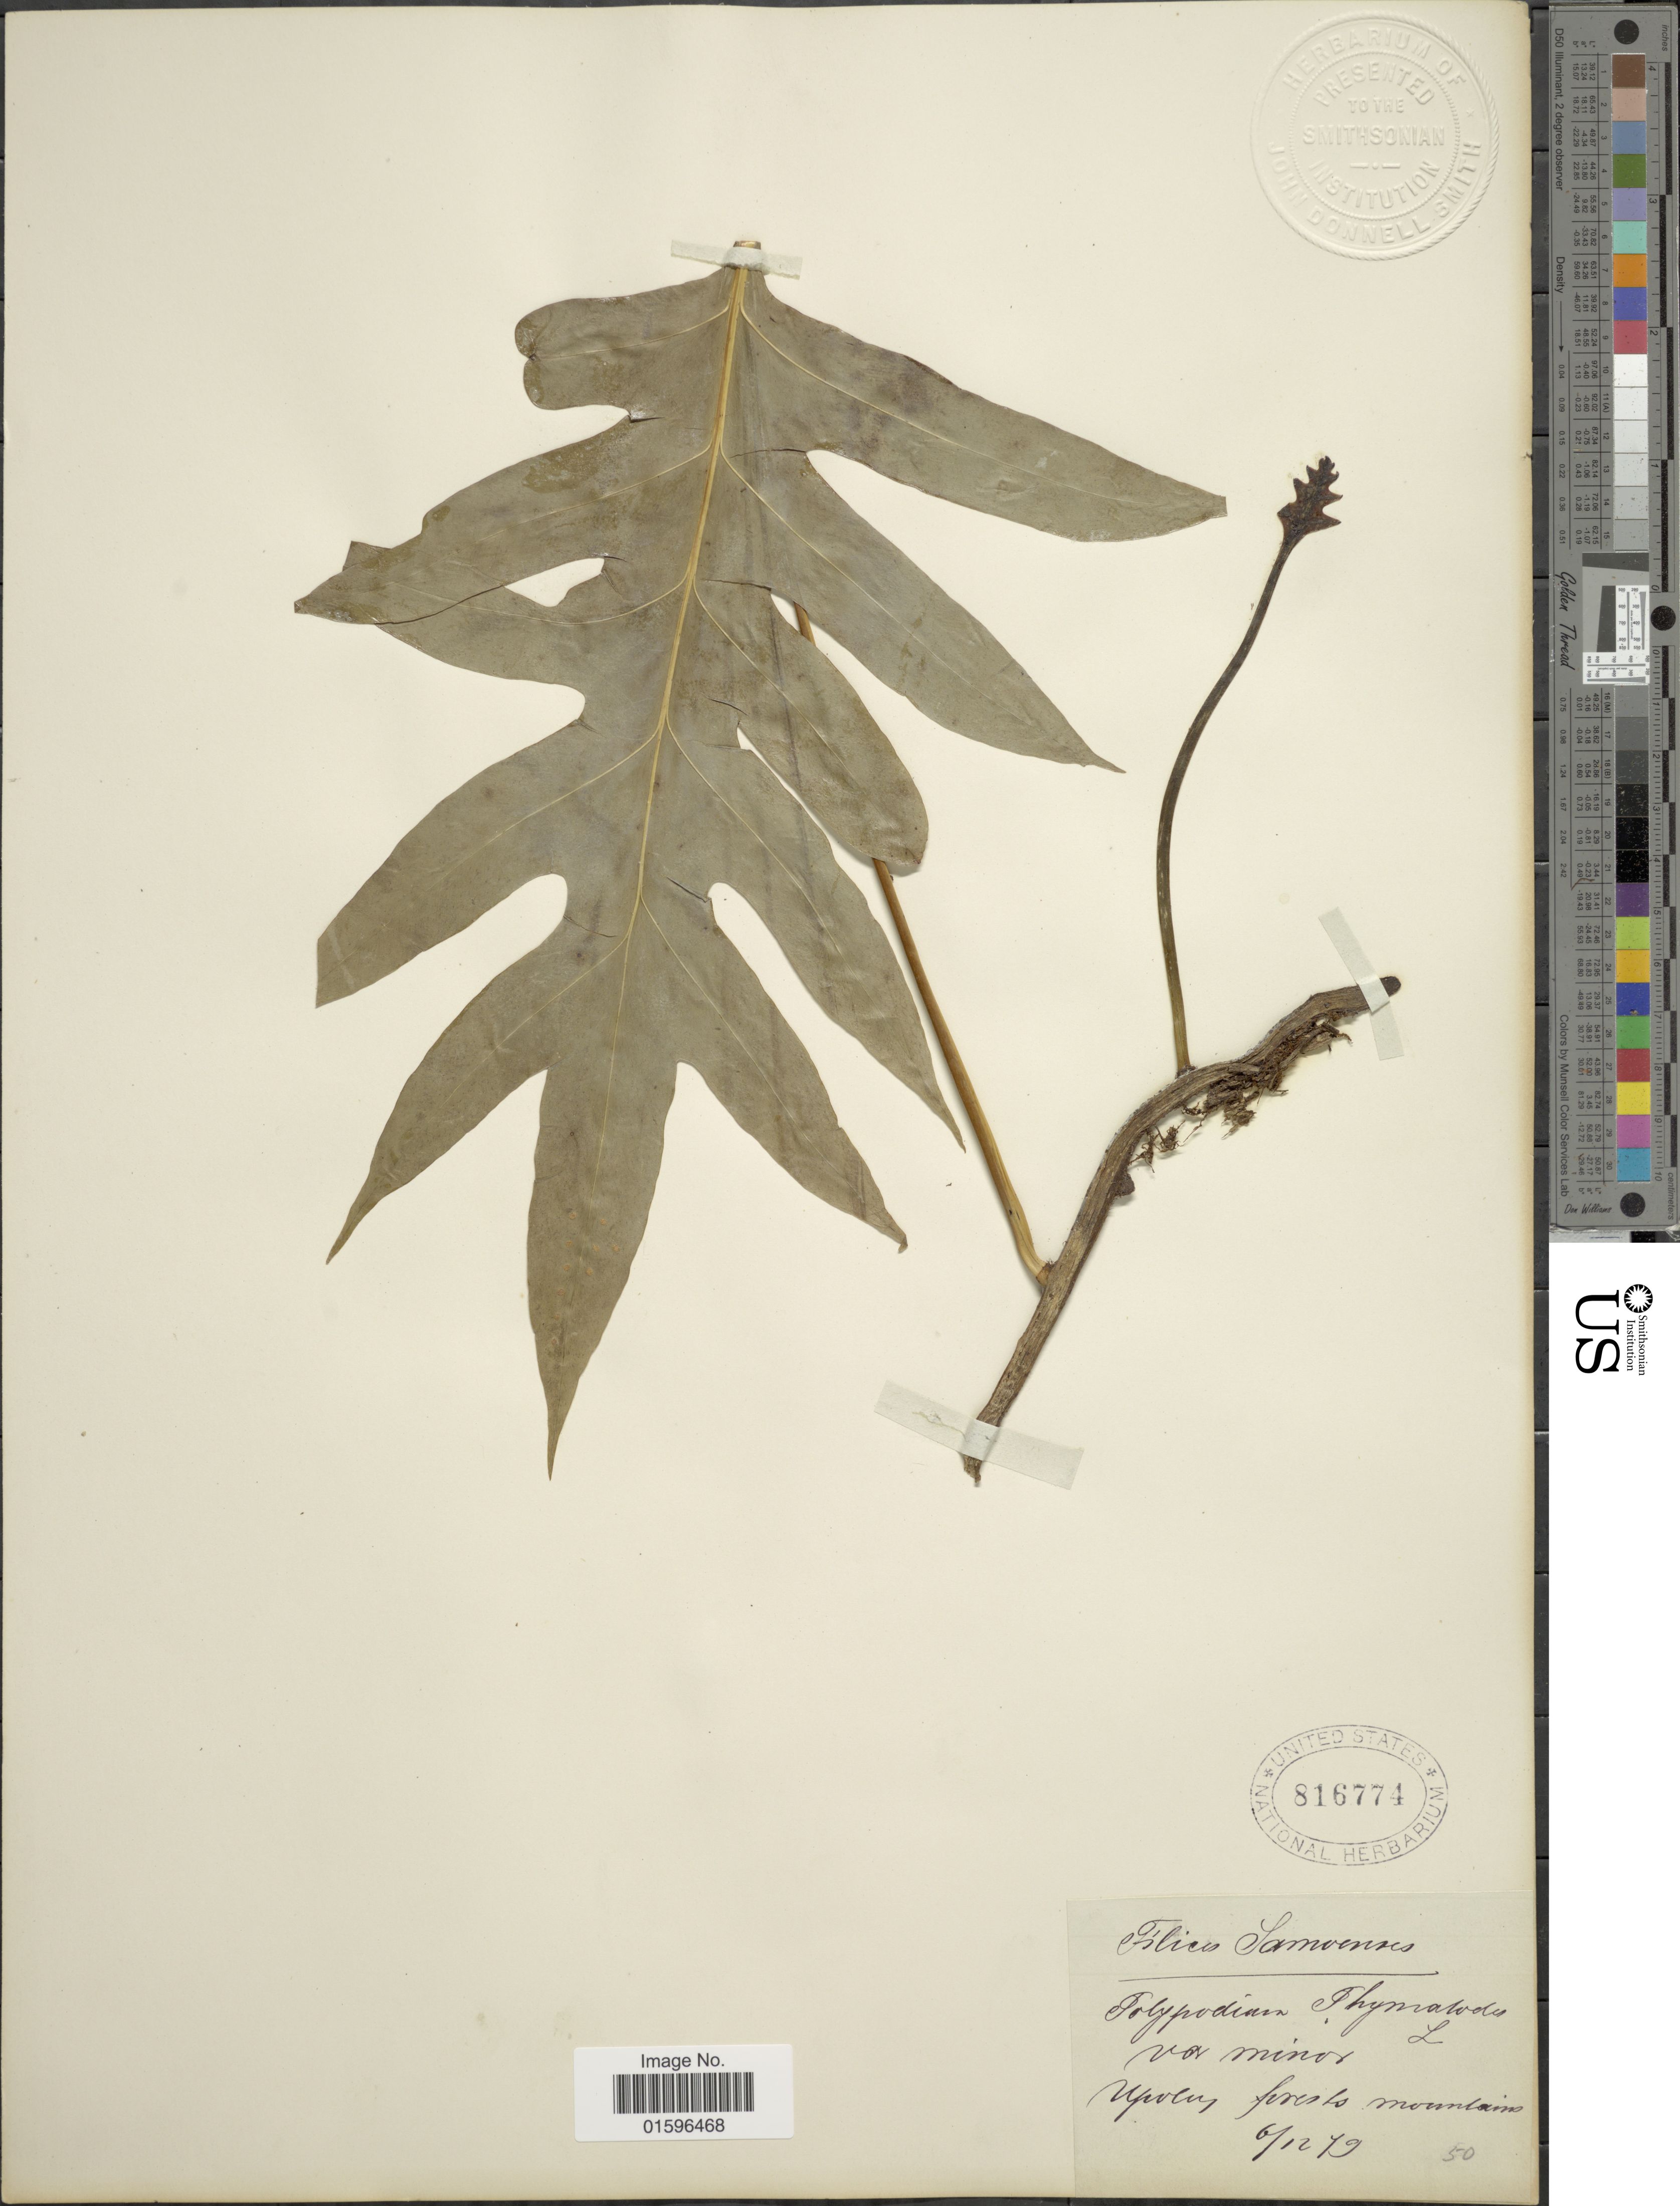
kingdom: Plantae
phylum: Tracheophyta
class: Polypodiopsida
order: Polypodiales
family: Polypodiaceae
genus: Polypodium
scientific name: Polypodium scolopendria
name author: Burm. f.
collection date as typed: Transcribed d/m/y: 6/12/79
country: Samoa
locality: Upolu forests mountains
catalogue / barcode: US 816774